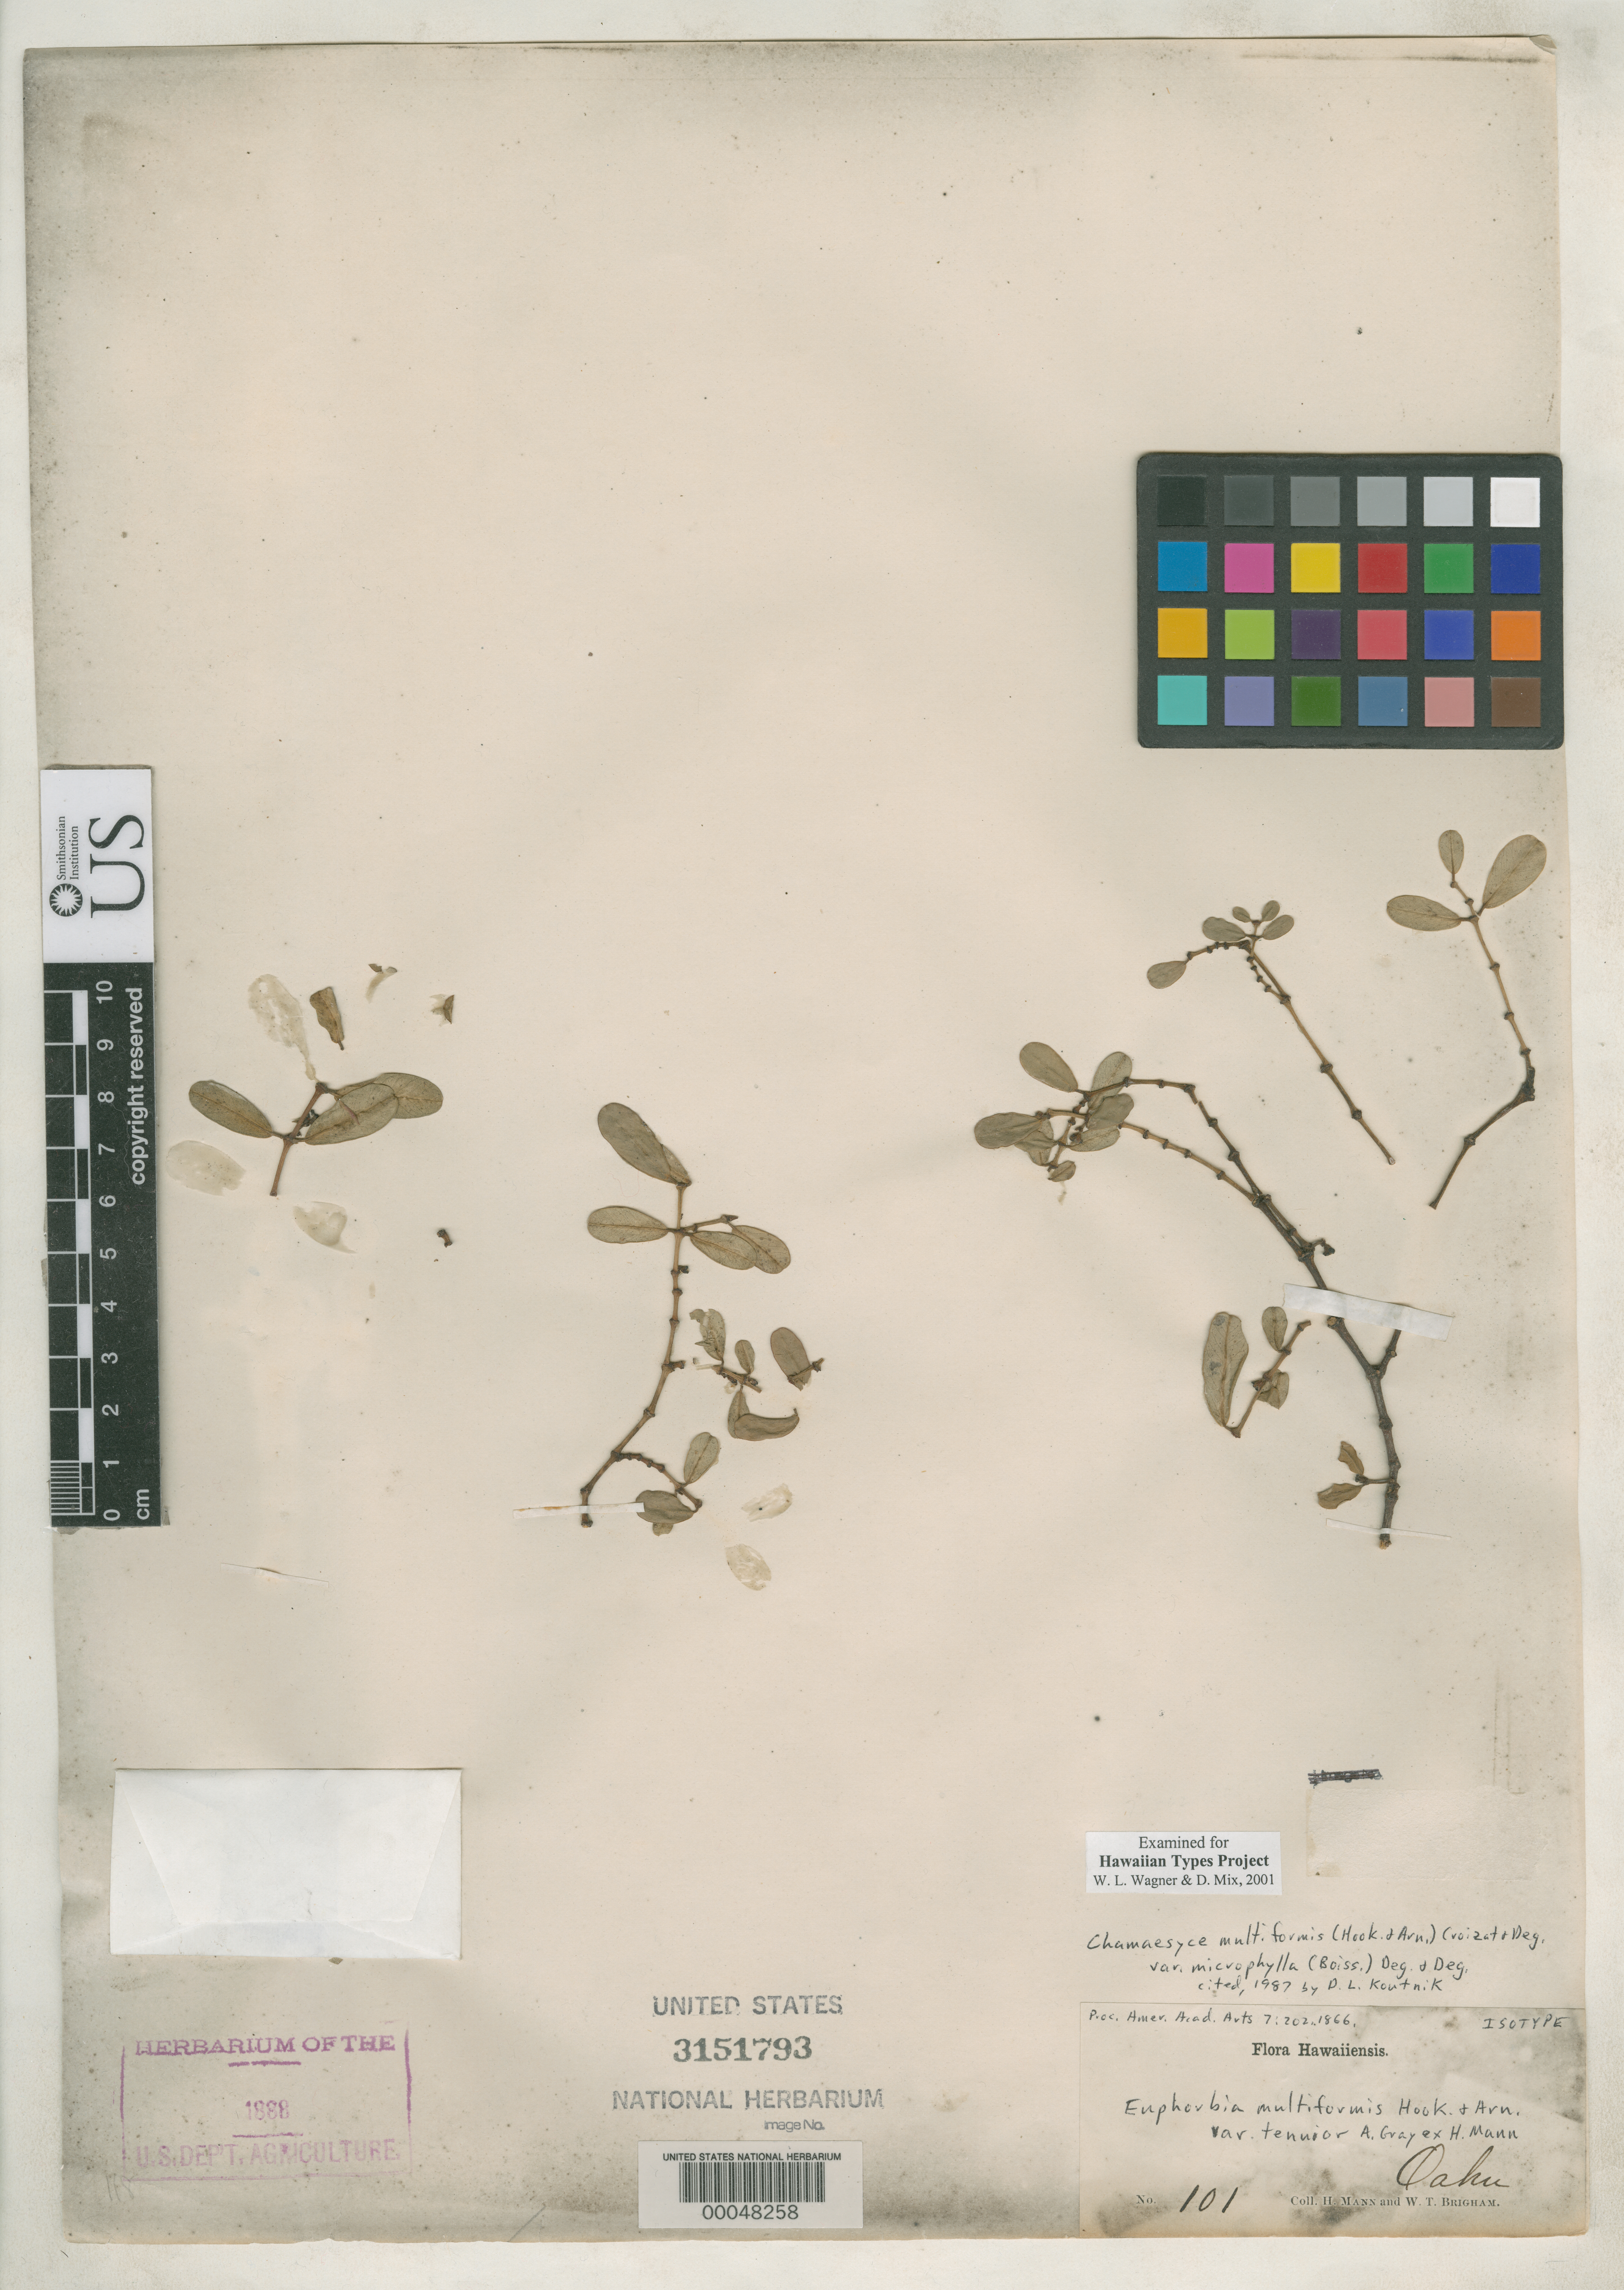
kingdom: Plantae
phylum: Tracheophyta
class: Magnoliopsida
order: Malpighiales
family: Euphorbiaceae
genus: Euphorbia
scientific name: Euphorbia multiformis var. tenuior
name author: A. Gray ex H. Mann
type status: Isotype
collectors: H. Mann & W. T. Brigham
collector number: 101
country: United States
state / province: Hawaii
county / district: Honolulu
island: Oahu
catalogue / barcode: US 3151793